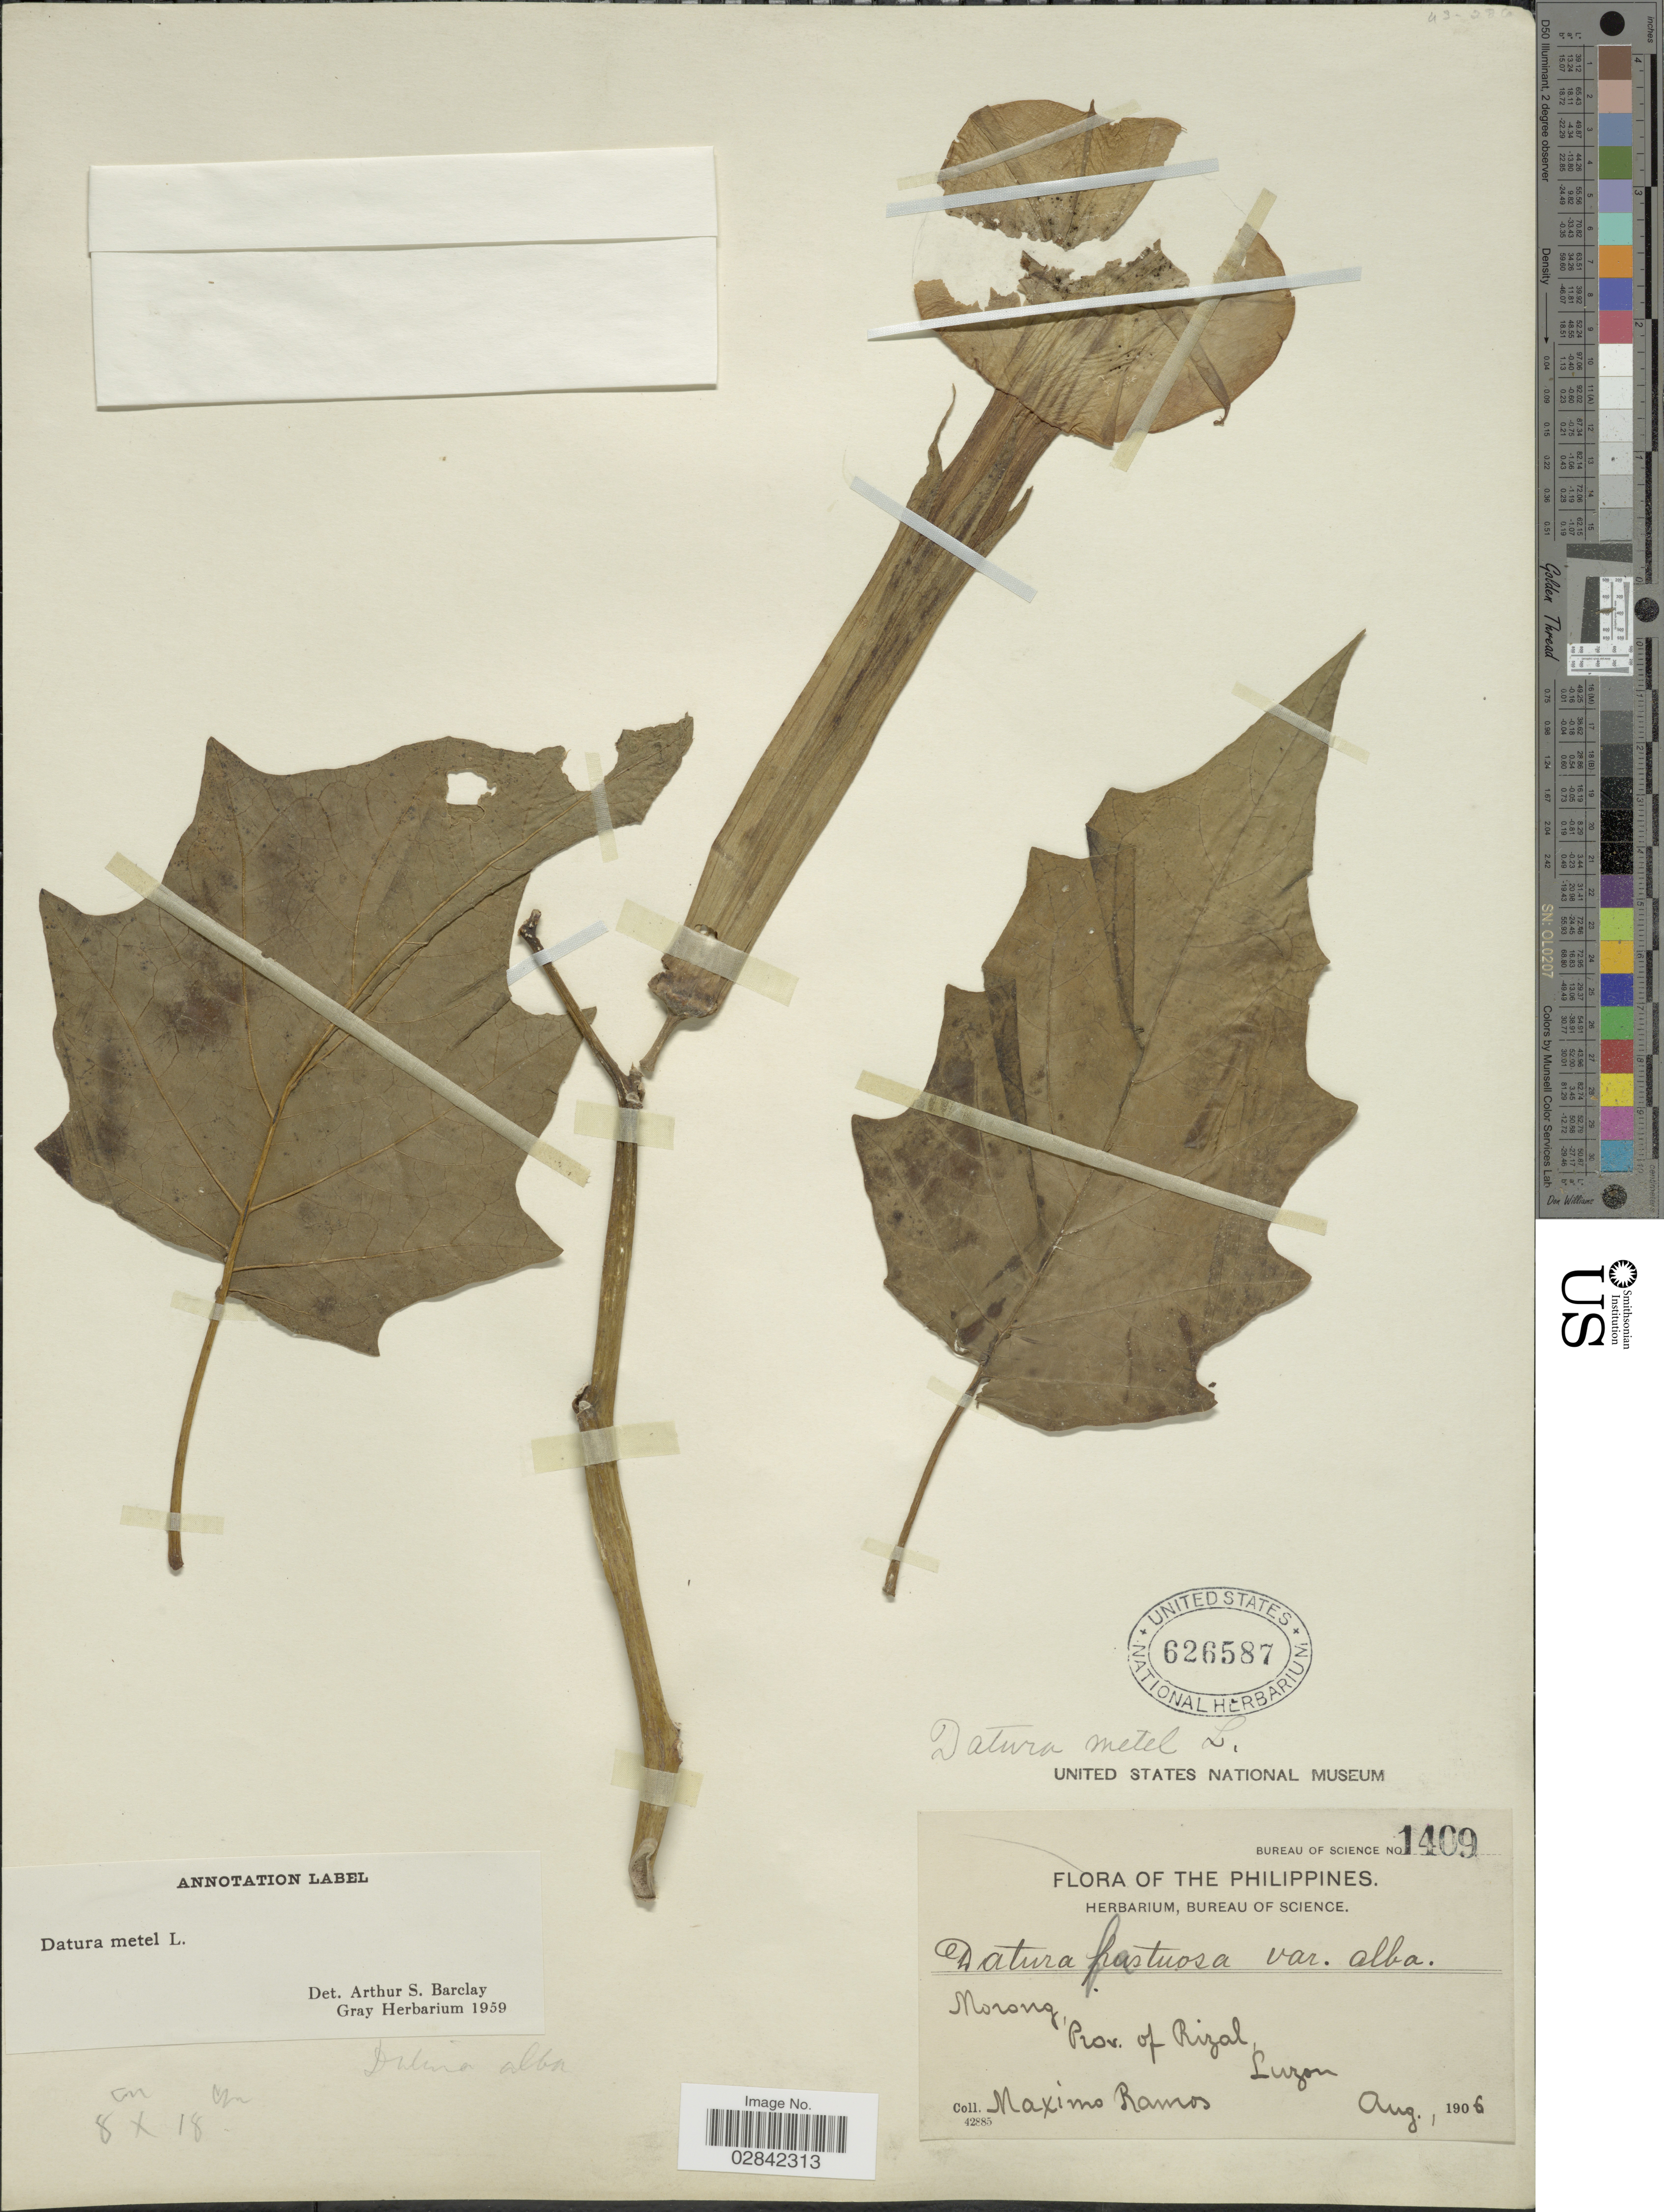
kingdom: Plantae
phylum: Tracheophyta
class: Magnoliopsida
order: Solanales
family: Solanaceae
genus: Datura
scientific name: Datura metel 'Flore Pleno'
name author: L.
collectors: M. Ramos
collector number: Bureau of Science 1409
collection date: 1906-08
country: Philippines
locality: Morong, Prov. of Rizal, Luzon.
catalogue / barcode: US 626587